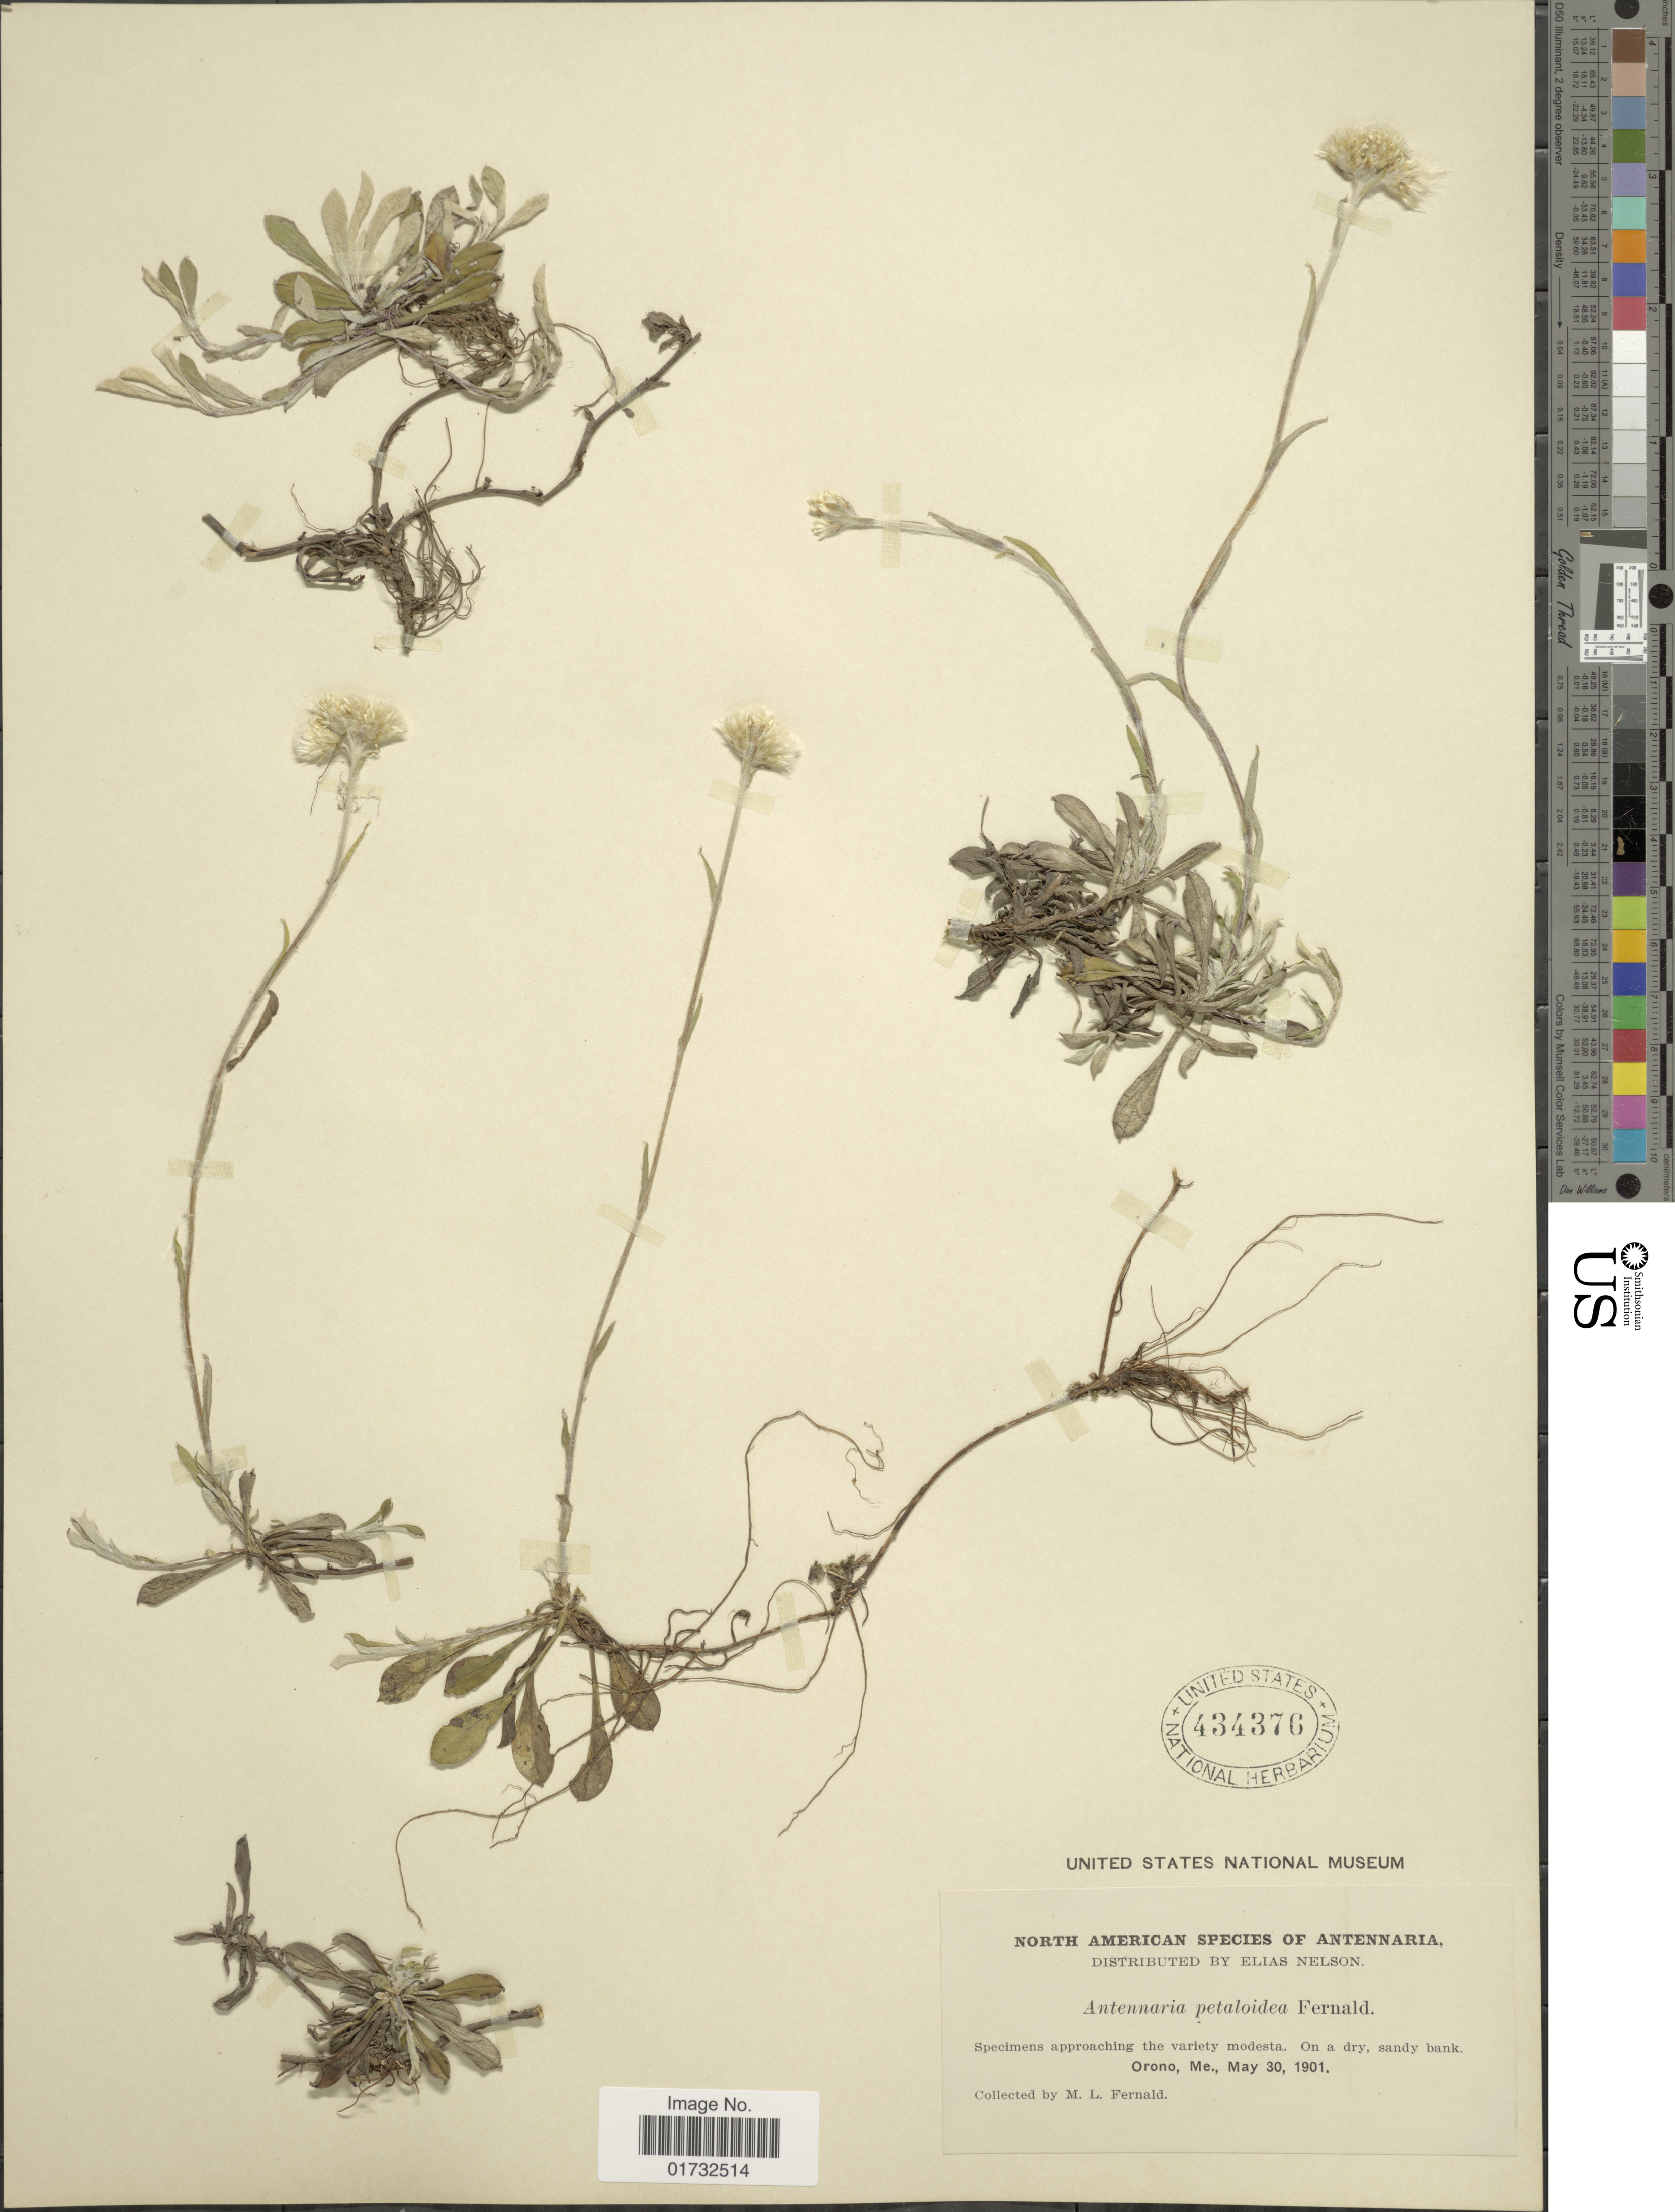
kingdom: Plantae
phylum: Tracheophyta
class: Magnoliopsida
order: Asterales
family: Asteraceae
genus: Antennaria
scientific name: Antennaria petaloidea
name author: (Fernald) Fernald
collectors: M. L. Fernald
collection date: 1901-05-30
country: United States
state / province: Maine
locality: Orono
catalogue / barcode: US 434376